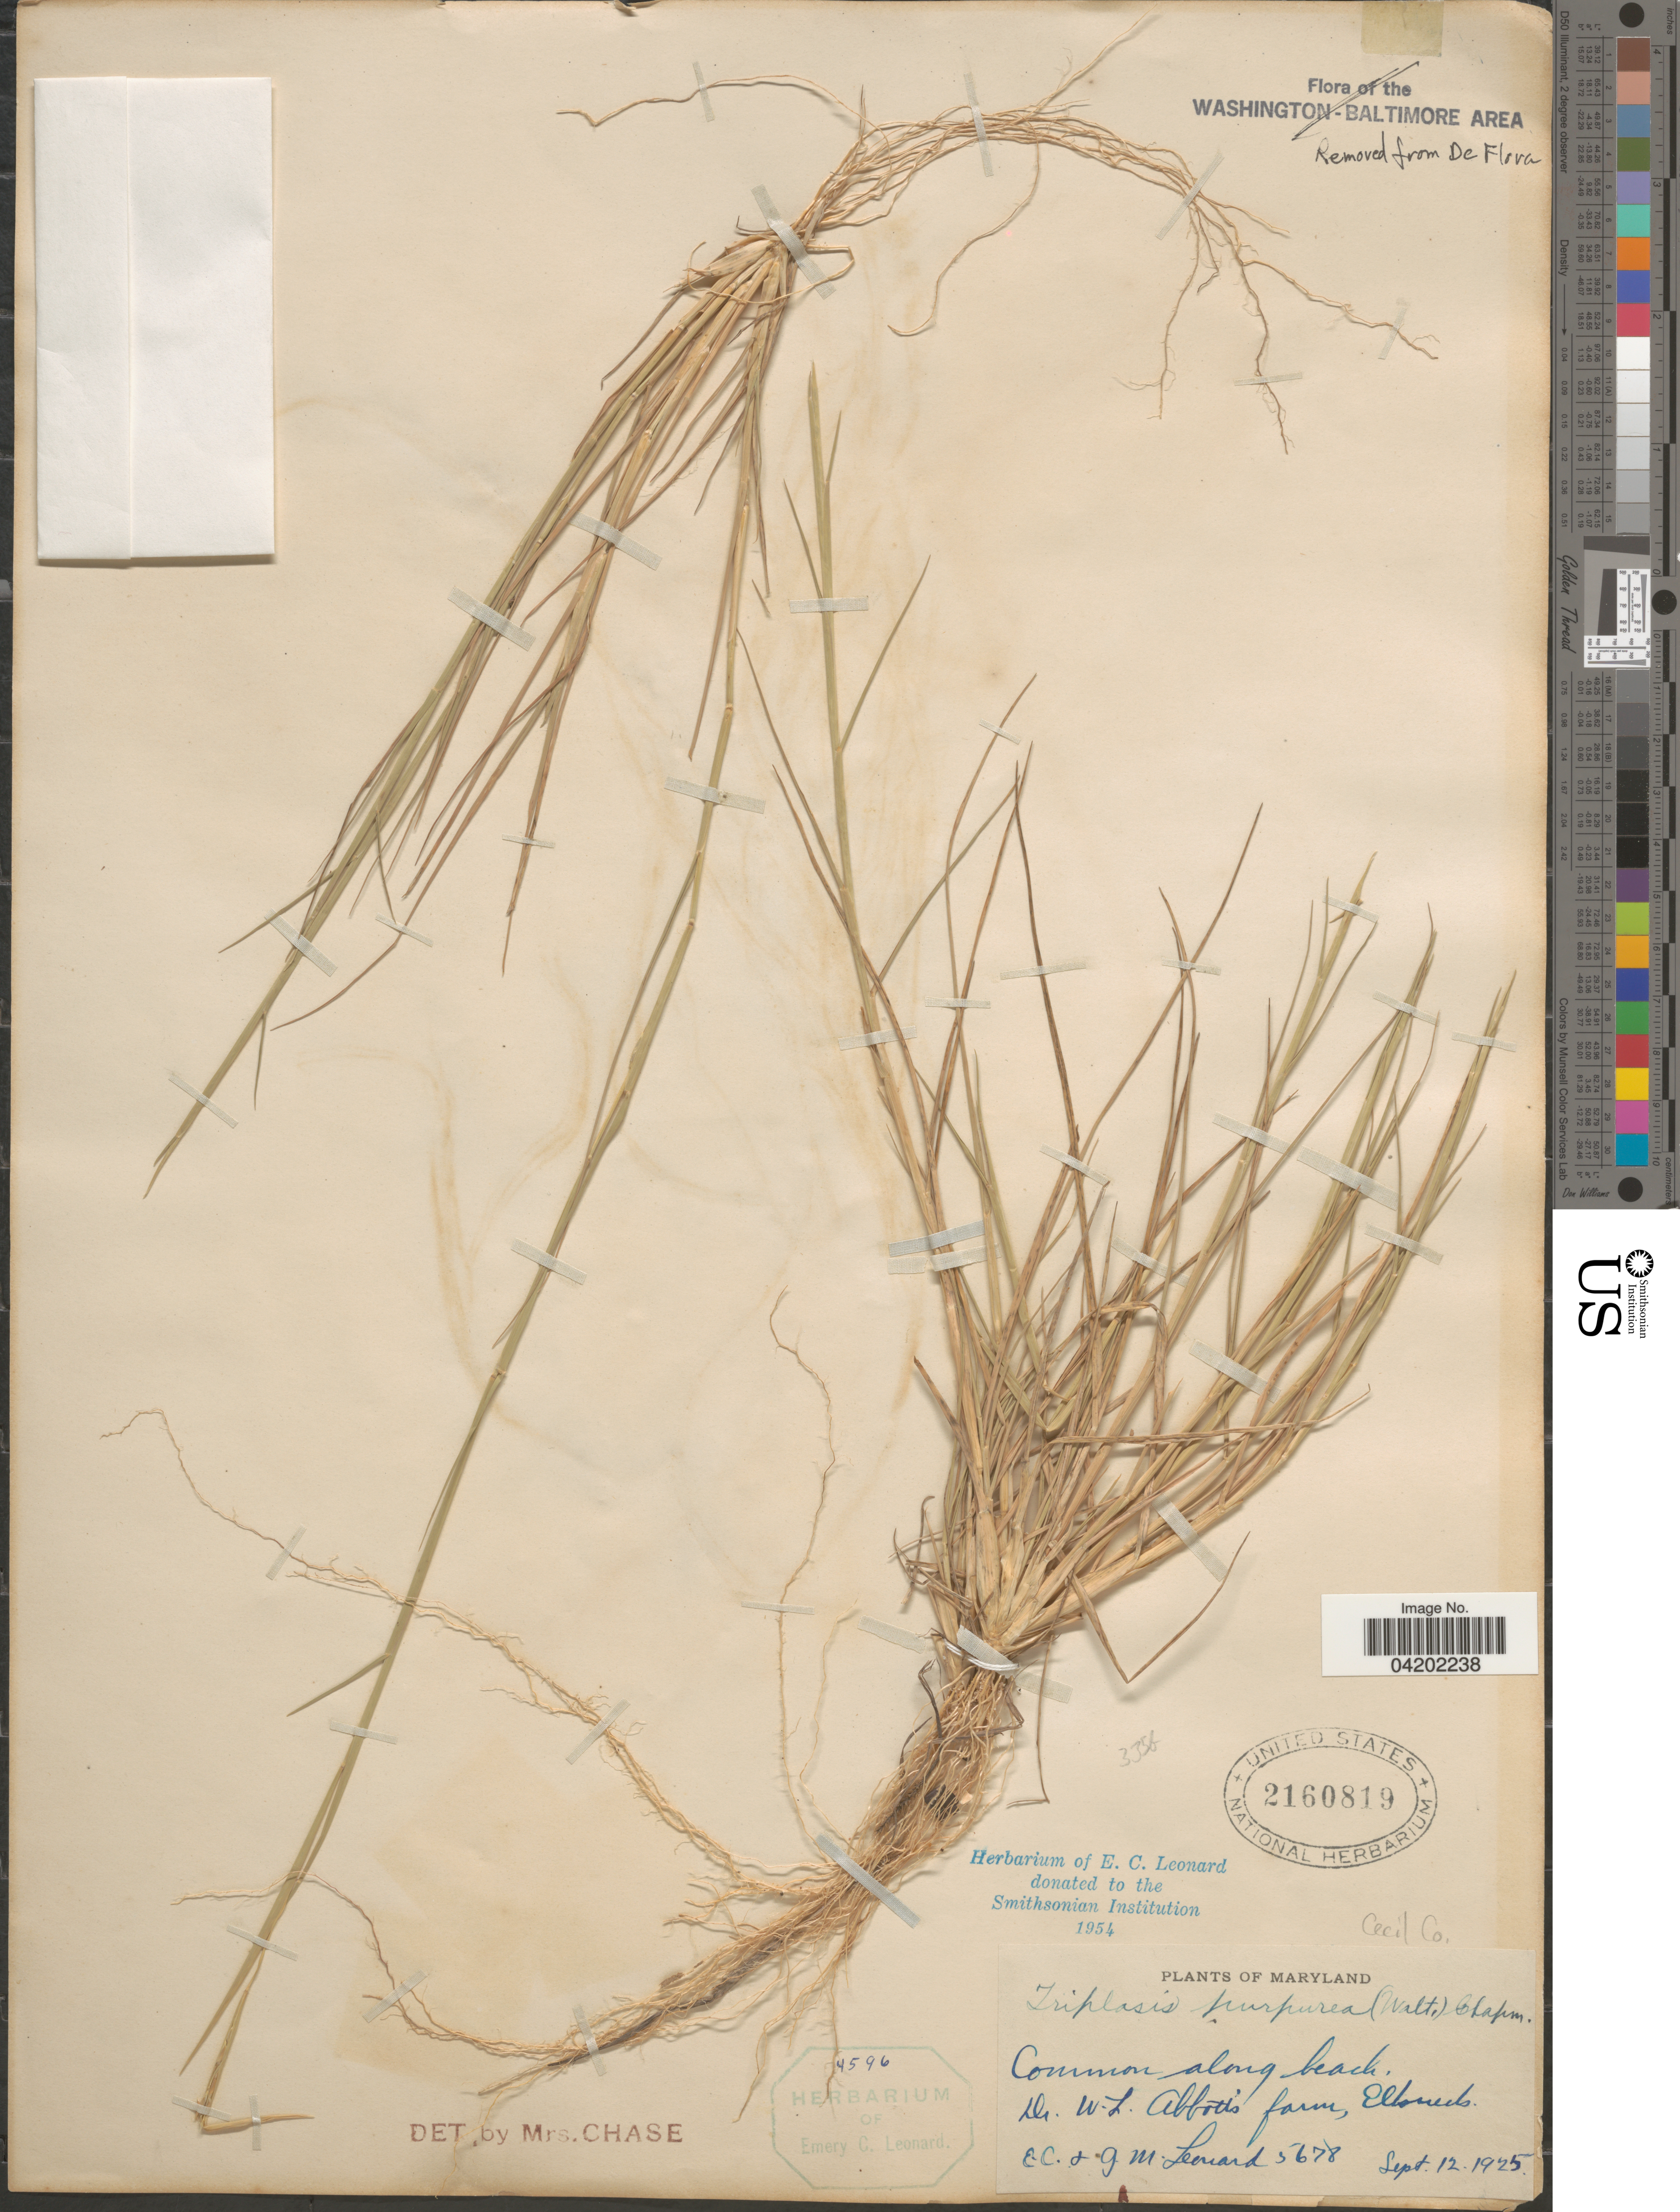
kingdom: Plantae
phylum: Tracheophyta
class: Liliopsida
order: Poales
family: Poaceae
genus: Triplasis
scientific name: Triplasis purpurea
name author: (Walter) Chapm.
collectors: E. C. Leonard & G. M. Leonard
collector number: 5678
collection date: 1925-09-12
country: United States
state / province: Maryland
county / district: Cecil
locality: Common along beach, Dr. W. L. Abbott's farm, Elkneck. Cecil Co.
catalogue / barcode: US 2160819